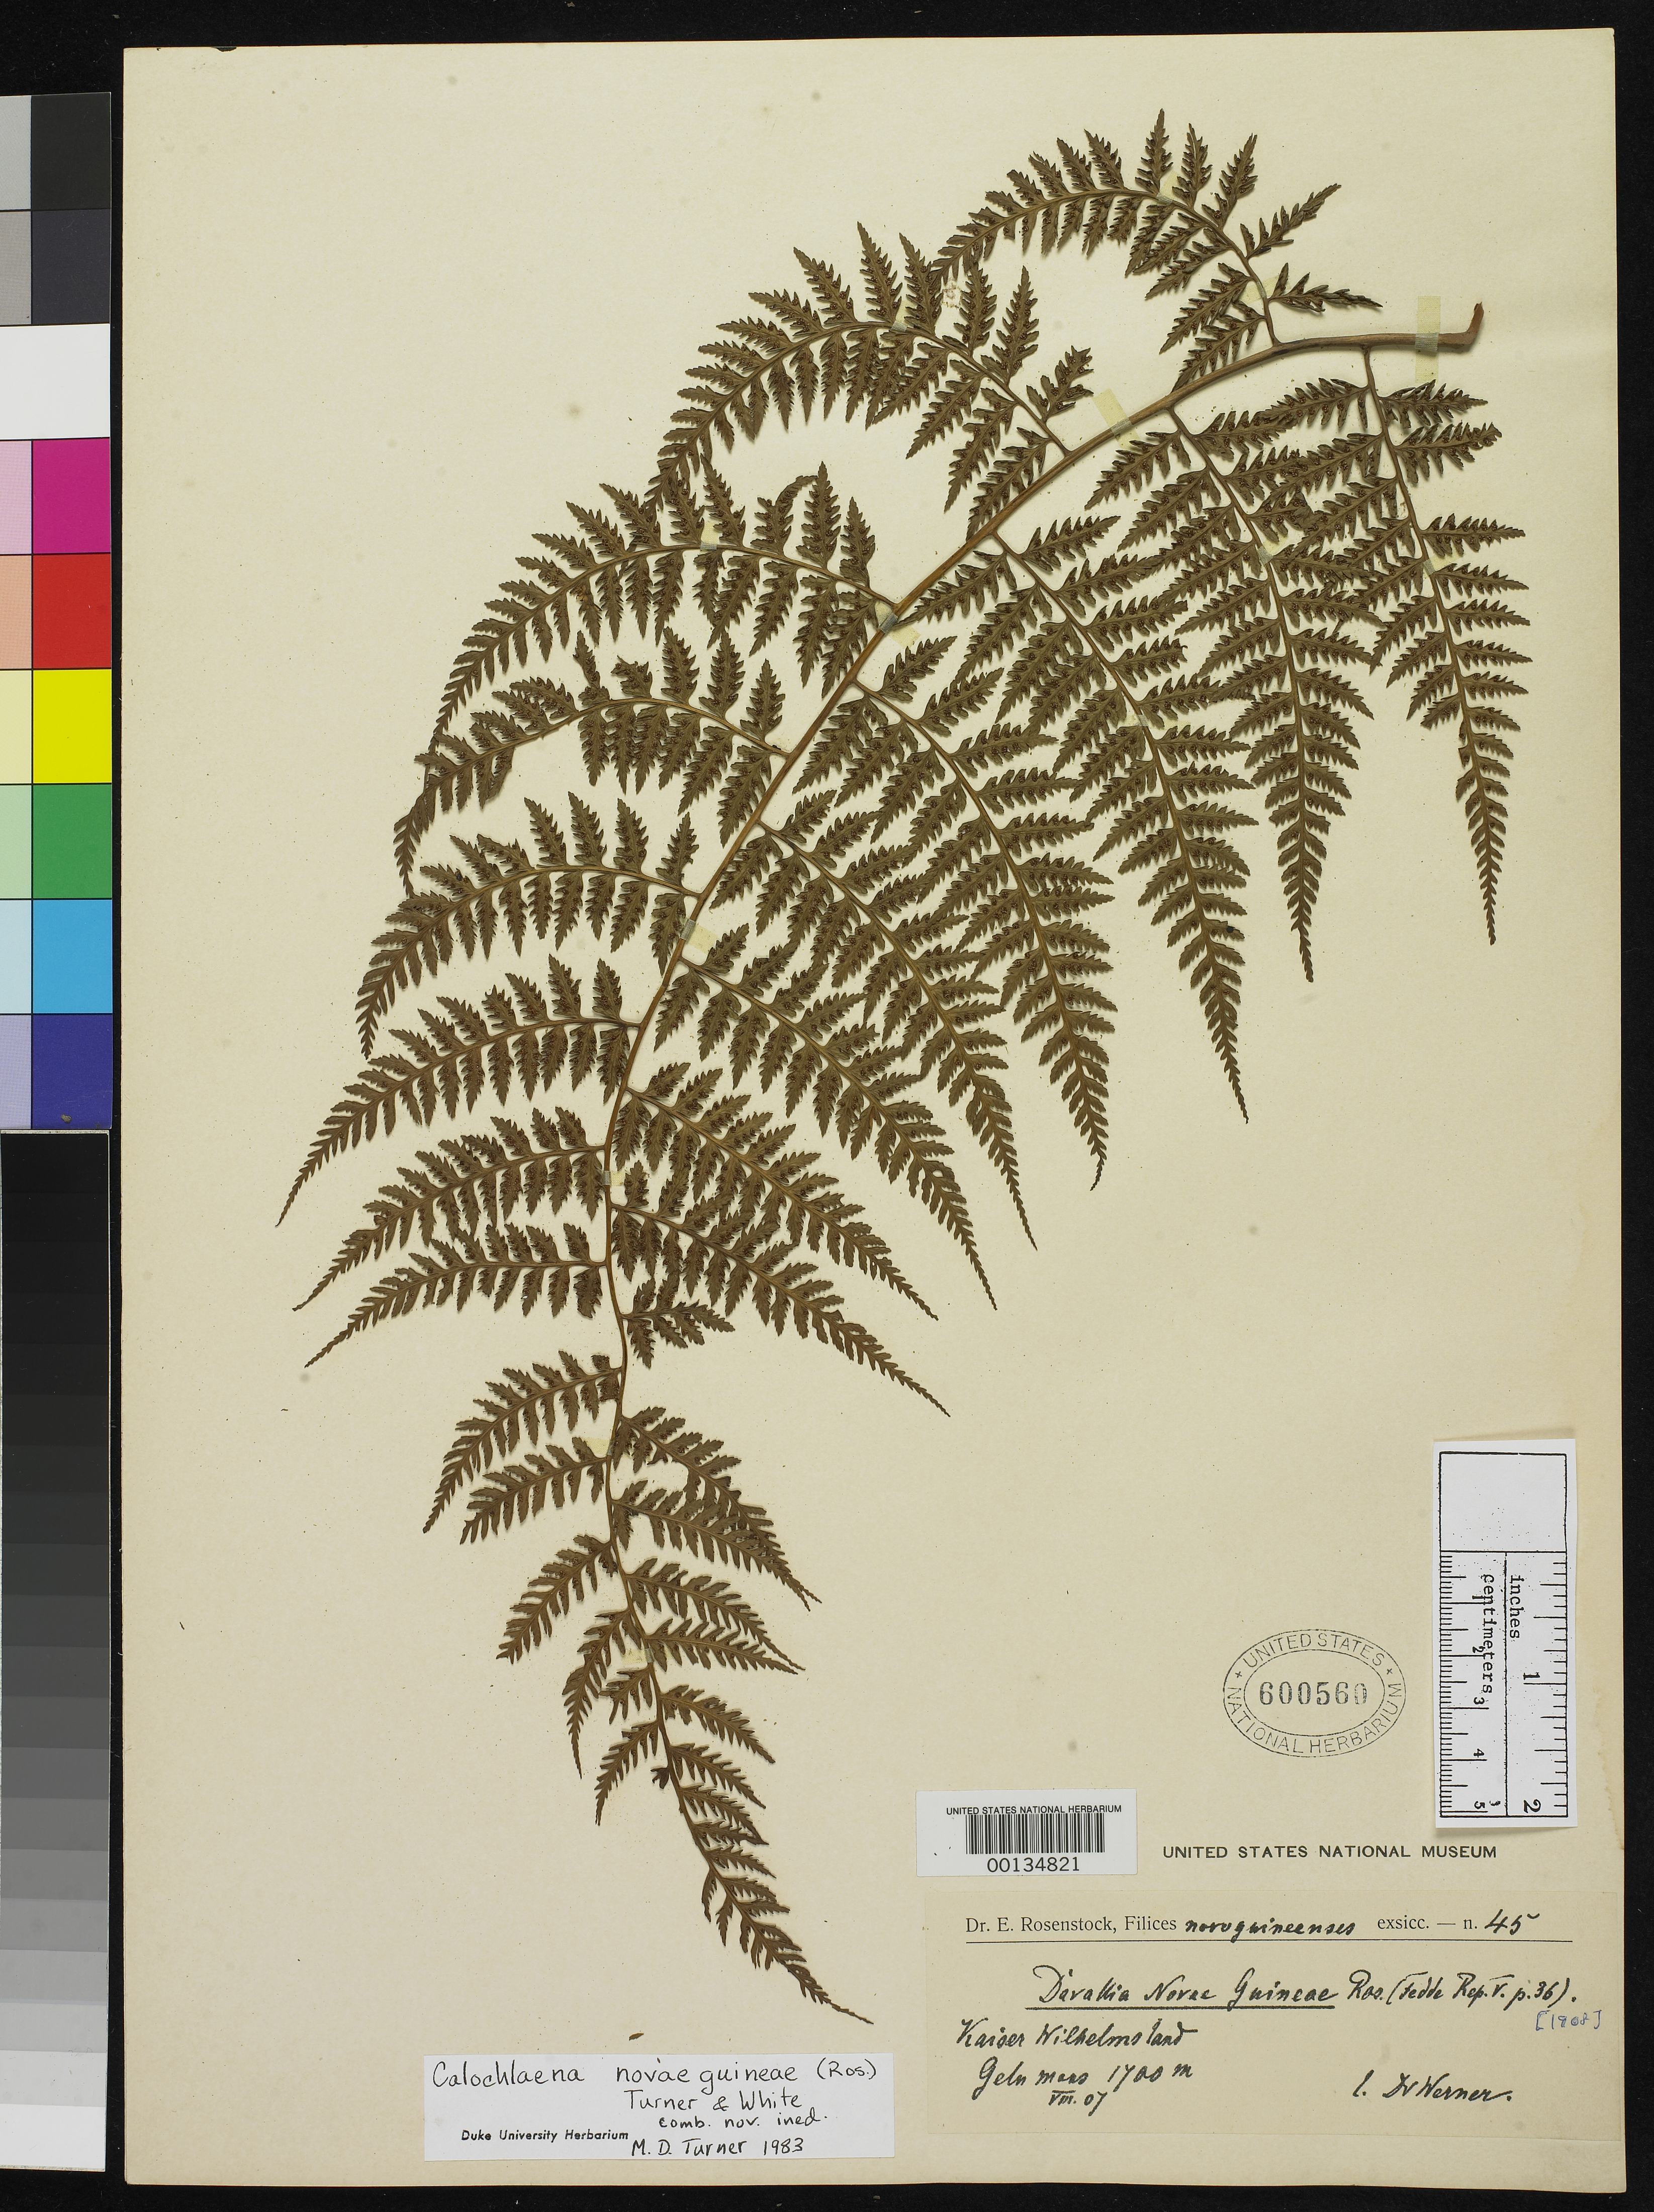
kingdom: Plantae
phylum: Tracheophyta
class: Polypodiopsida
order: Polypodiales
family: Davalliaceae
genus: Davallia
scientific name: Davallia novae-guineae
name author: Rosenst.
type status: Type Collection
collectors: E. Werner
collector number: Ros. Fil. Novoguin. 45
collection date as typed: Aug 1907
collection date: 1907-08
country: Papua New Guinea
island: New Guinea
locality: Kaiser Wilhelmland.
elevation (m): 1700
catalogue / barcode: US 600560